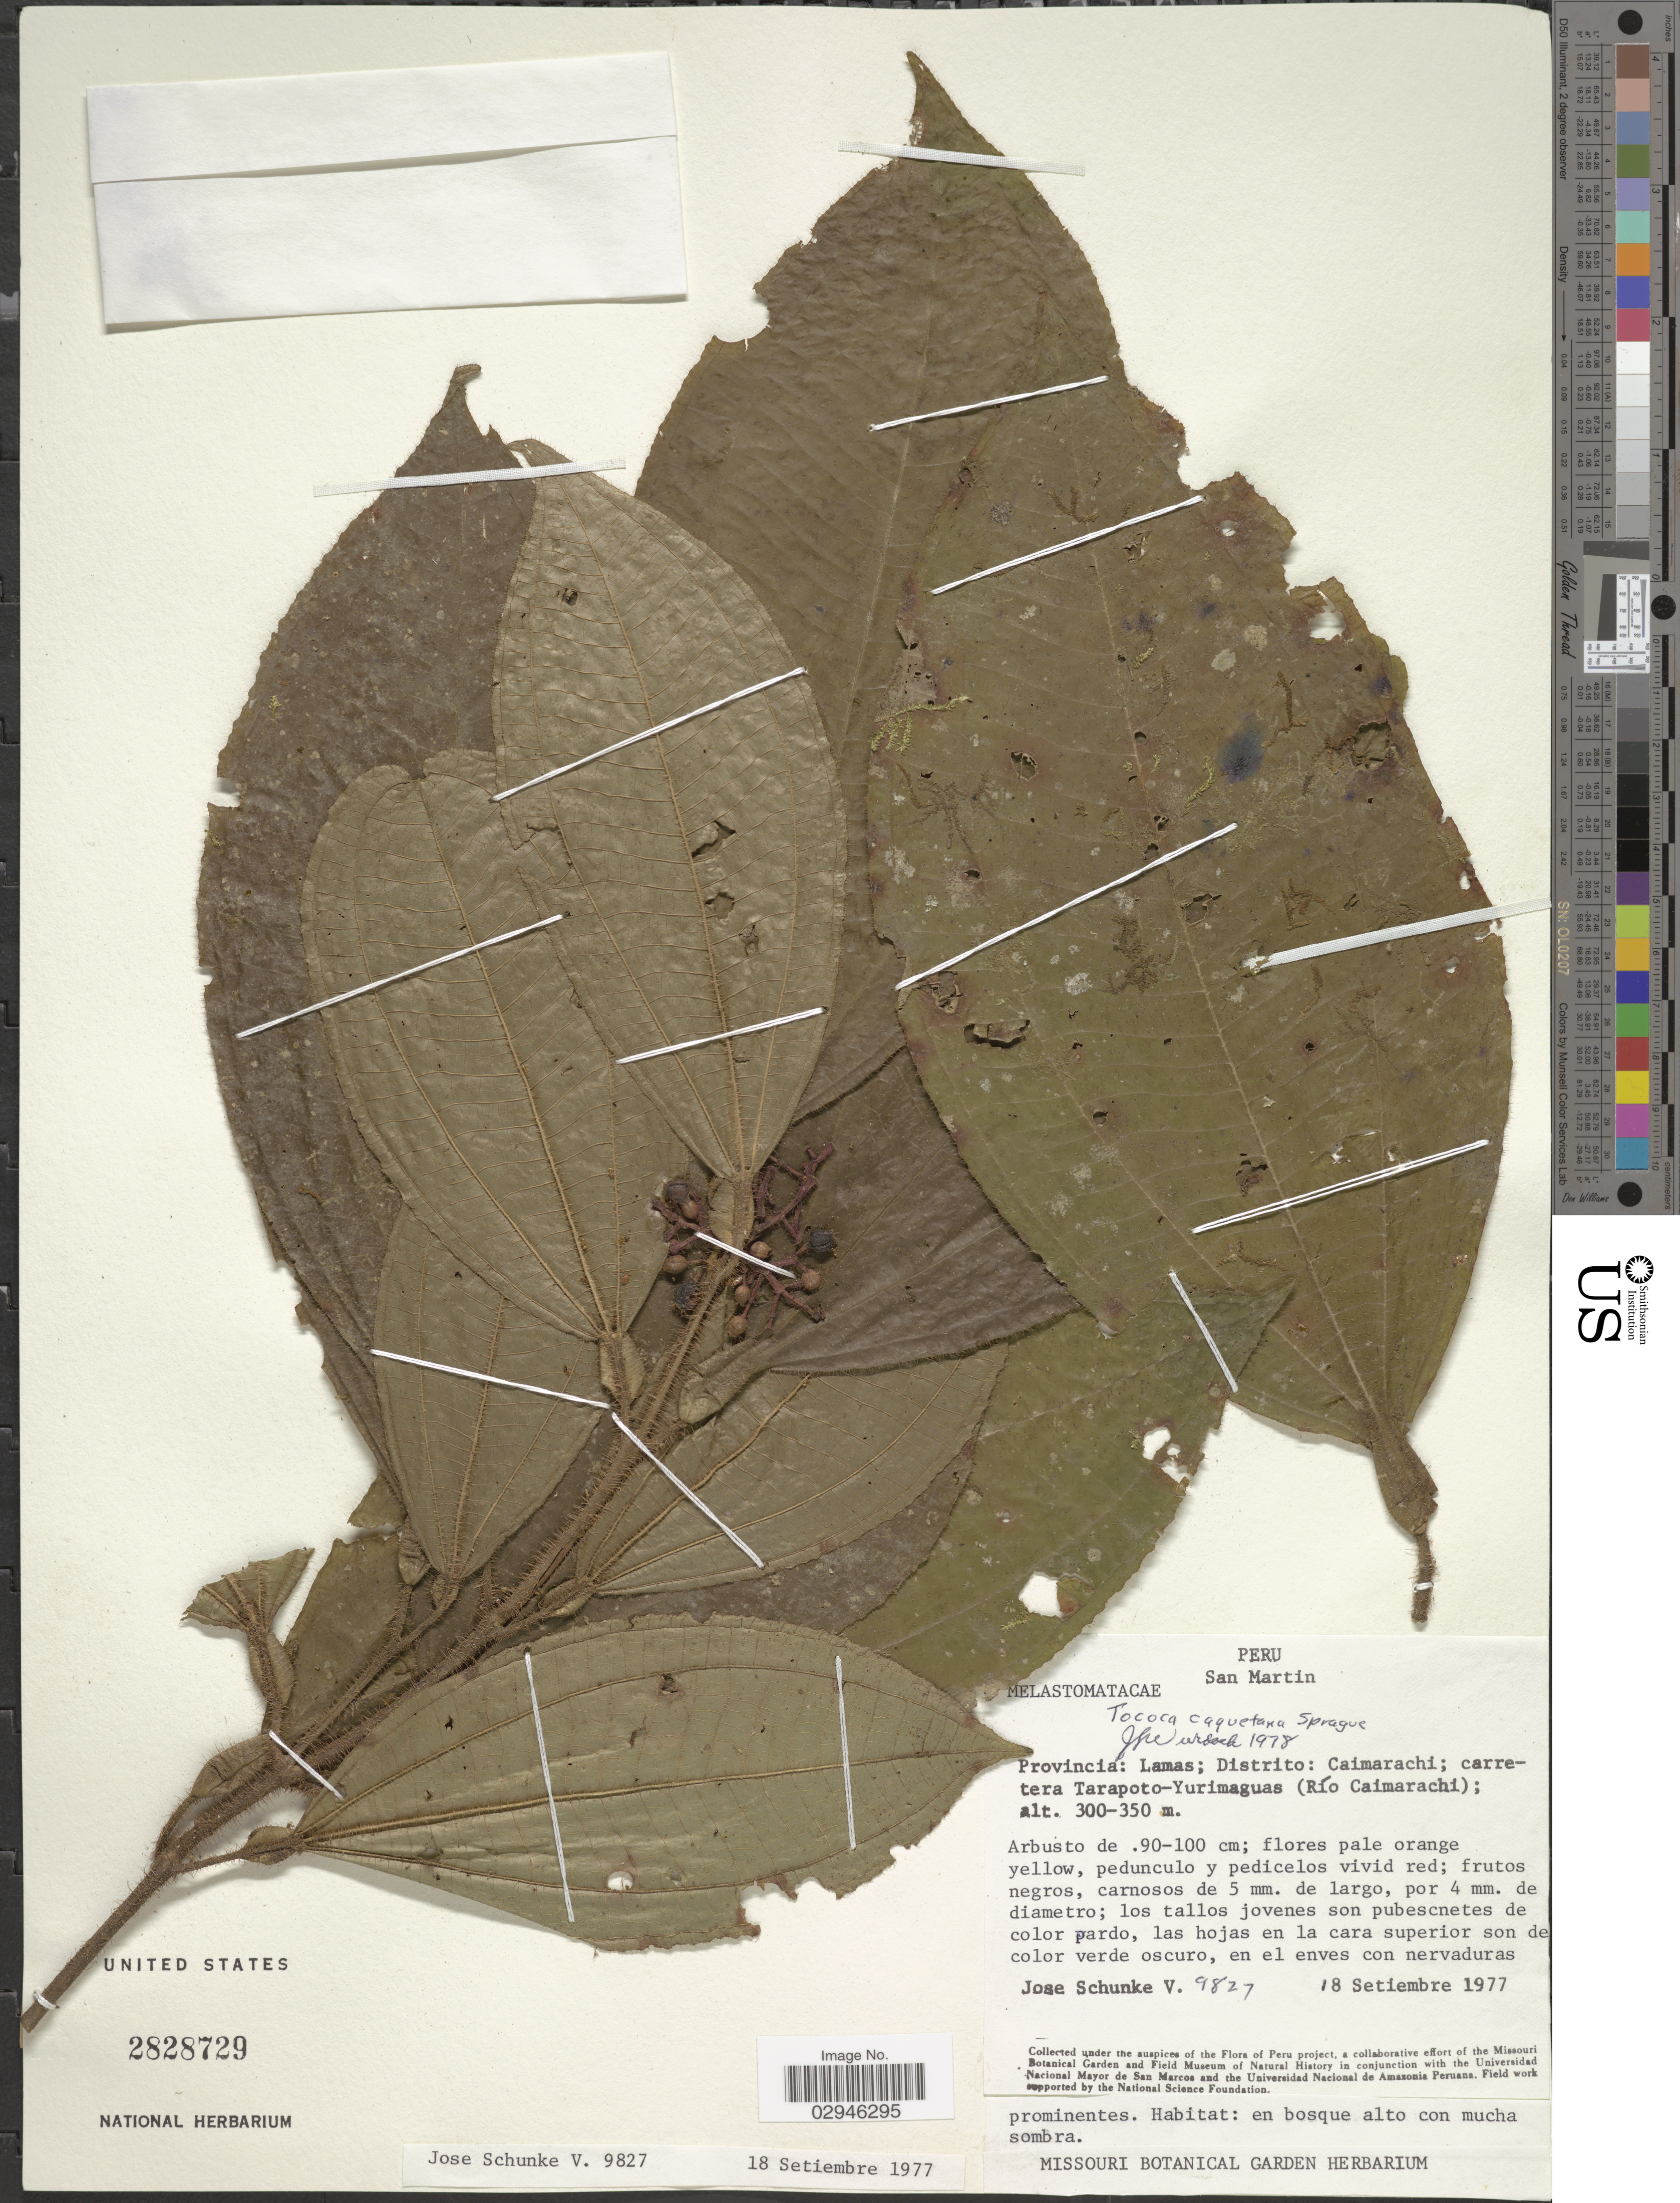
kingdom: Plantae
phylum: Tracheophyta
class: Magnoliopsida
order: Myrtales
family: Melastomataceae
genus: Tococa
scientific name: Tococa caquetana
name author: Sprague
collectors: J. Schunke Vigo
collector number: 9827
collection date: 1977-09-18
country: Peru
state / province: San Martín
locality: Provincia: Lamas; Distrito: Caimarachi; carretera Tarapoto-Yurimaguas (Río Caimarachi).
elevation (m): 300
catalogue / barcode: US 2828729